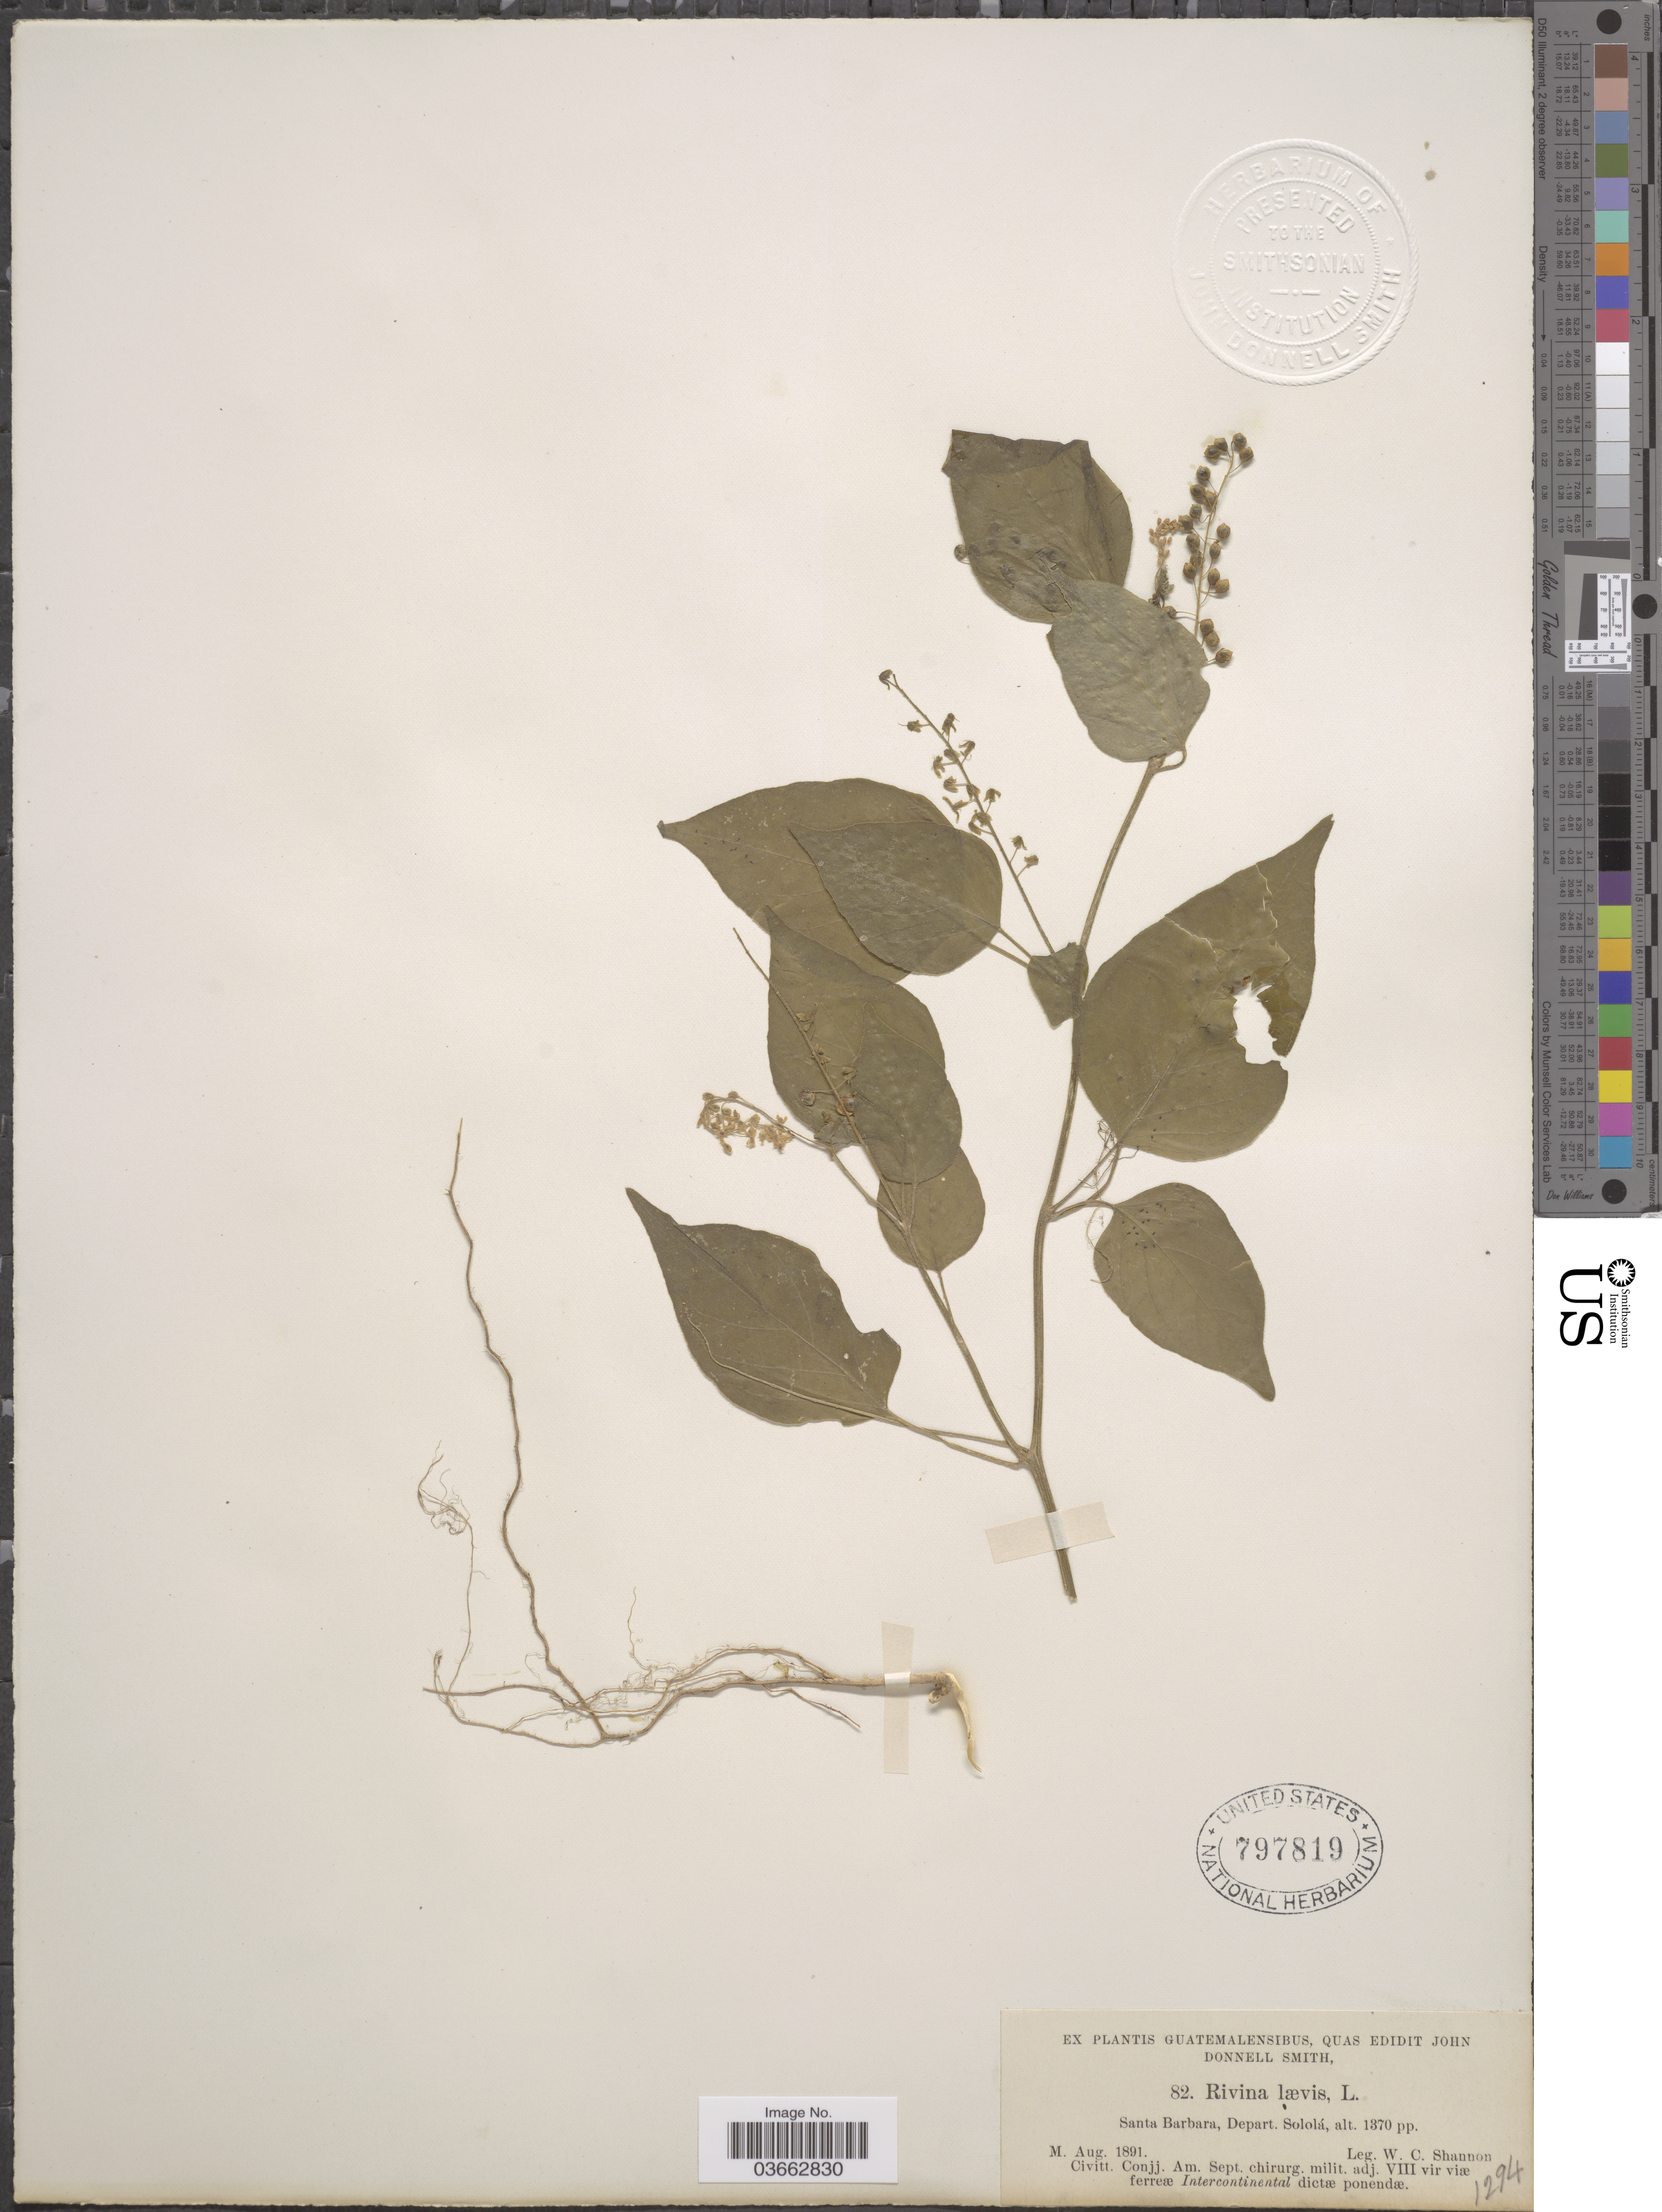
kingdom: Plantae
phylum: Tracheophyta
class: Magnoliopsida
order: Caryophyllales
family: Phytolaccaceae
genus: Rivina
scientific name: Rivina humilis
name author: L.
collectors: W. C. Shannon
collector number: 82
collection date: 1891-08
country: Guatemala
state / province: Sololá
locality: Santa Barbara, Depart. Sololá.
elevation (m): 418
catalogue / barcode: US 797819